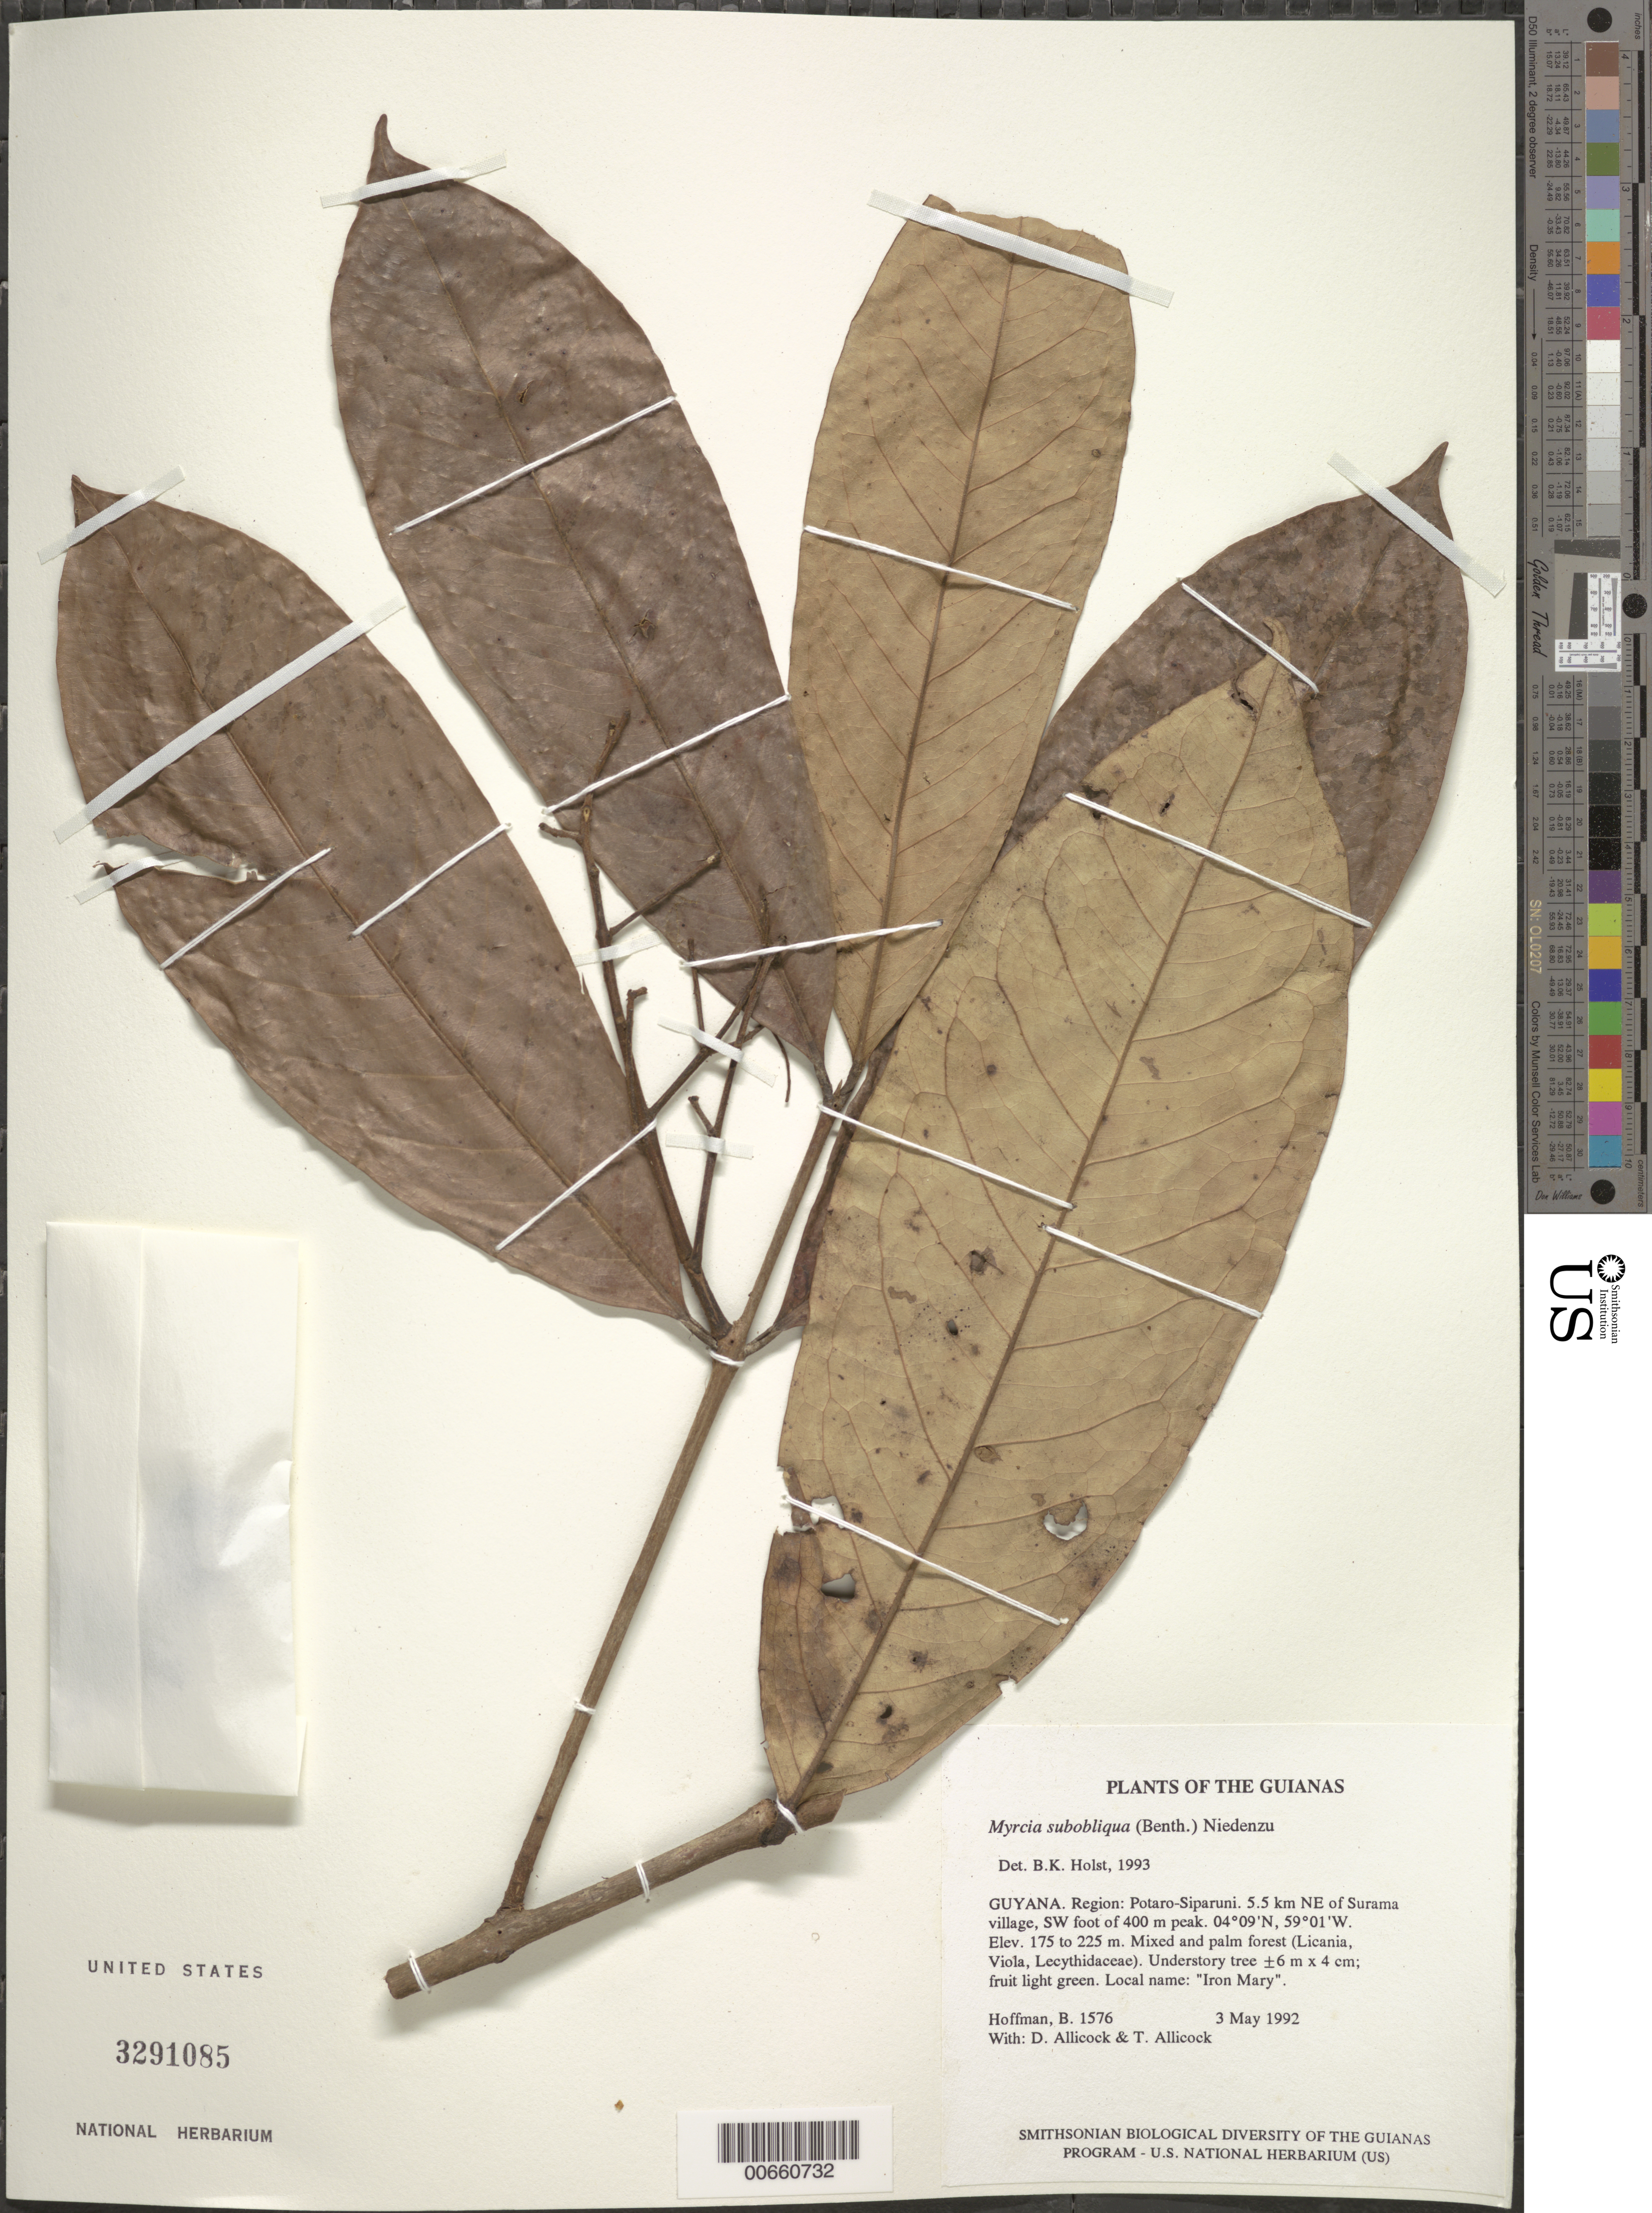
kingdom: Plantae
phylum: Tracheophyta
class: Magnoliopsida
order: Myrtales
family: Myrtaceae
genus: Myrcia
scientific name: Myrcia subobliqua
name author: (Benth.) Neidenzu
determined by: Holst, Bruce K.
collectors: B. Hoffman, D. Allicock & T. Allicock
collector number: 1576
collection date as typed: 3 May 1992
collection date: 1992-05-03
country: Guyana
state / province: Potaro-Siparuni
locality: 5.5 km NE of Surama village, SW foot of 400 m peak. Iwokrama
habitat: Mixed and palm forest (Licania, Viola, Lecythidaceae)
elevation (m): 175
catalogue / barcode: US 3291085